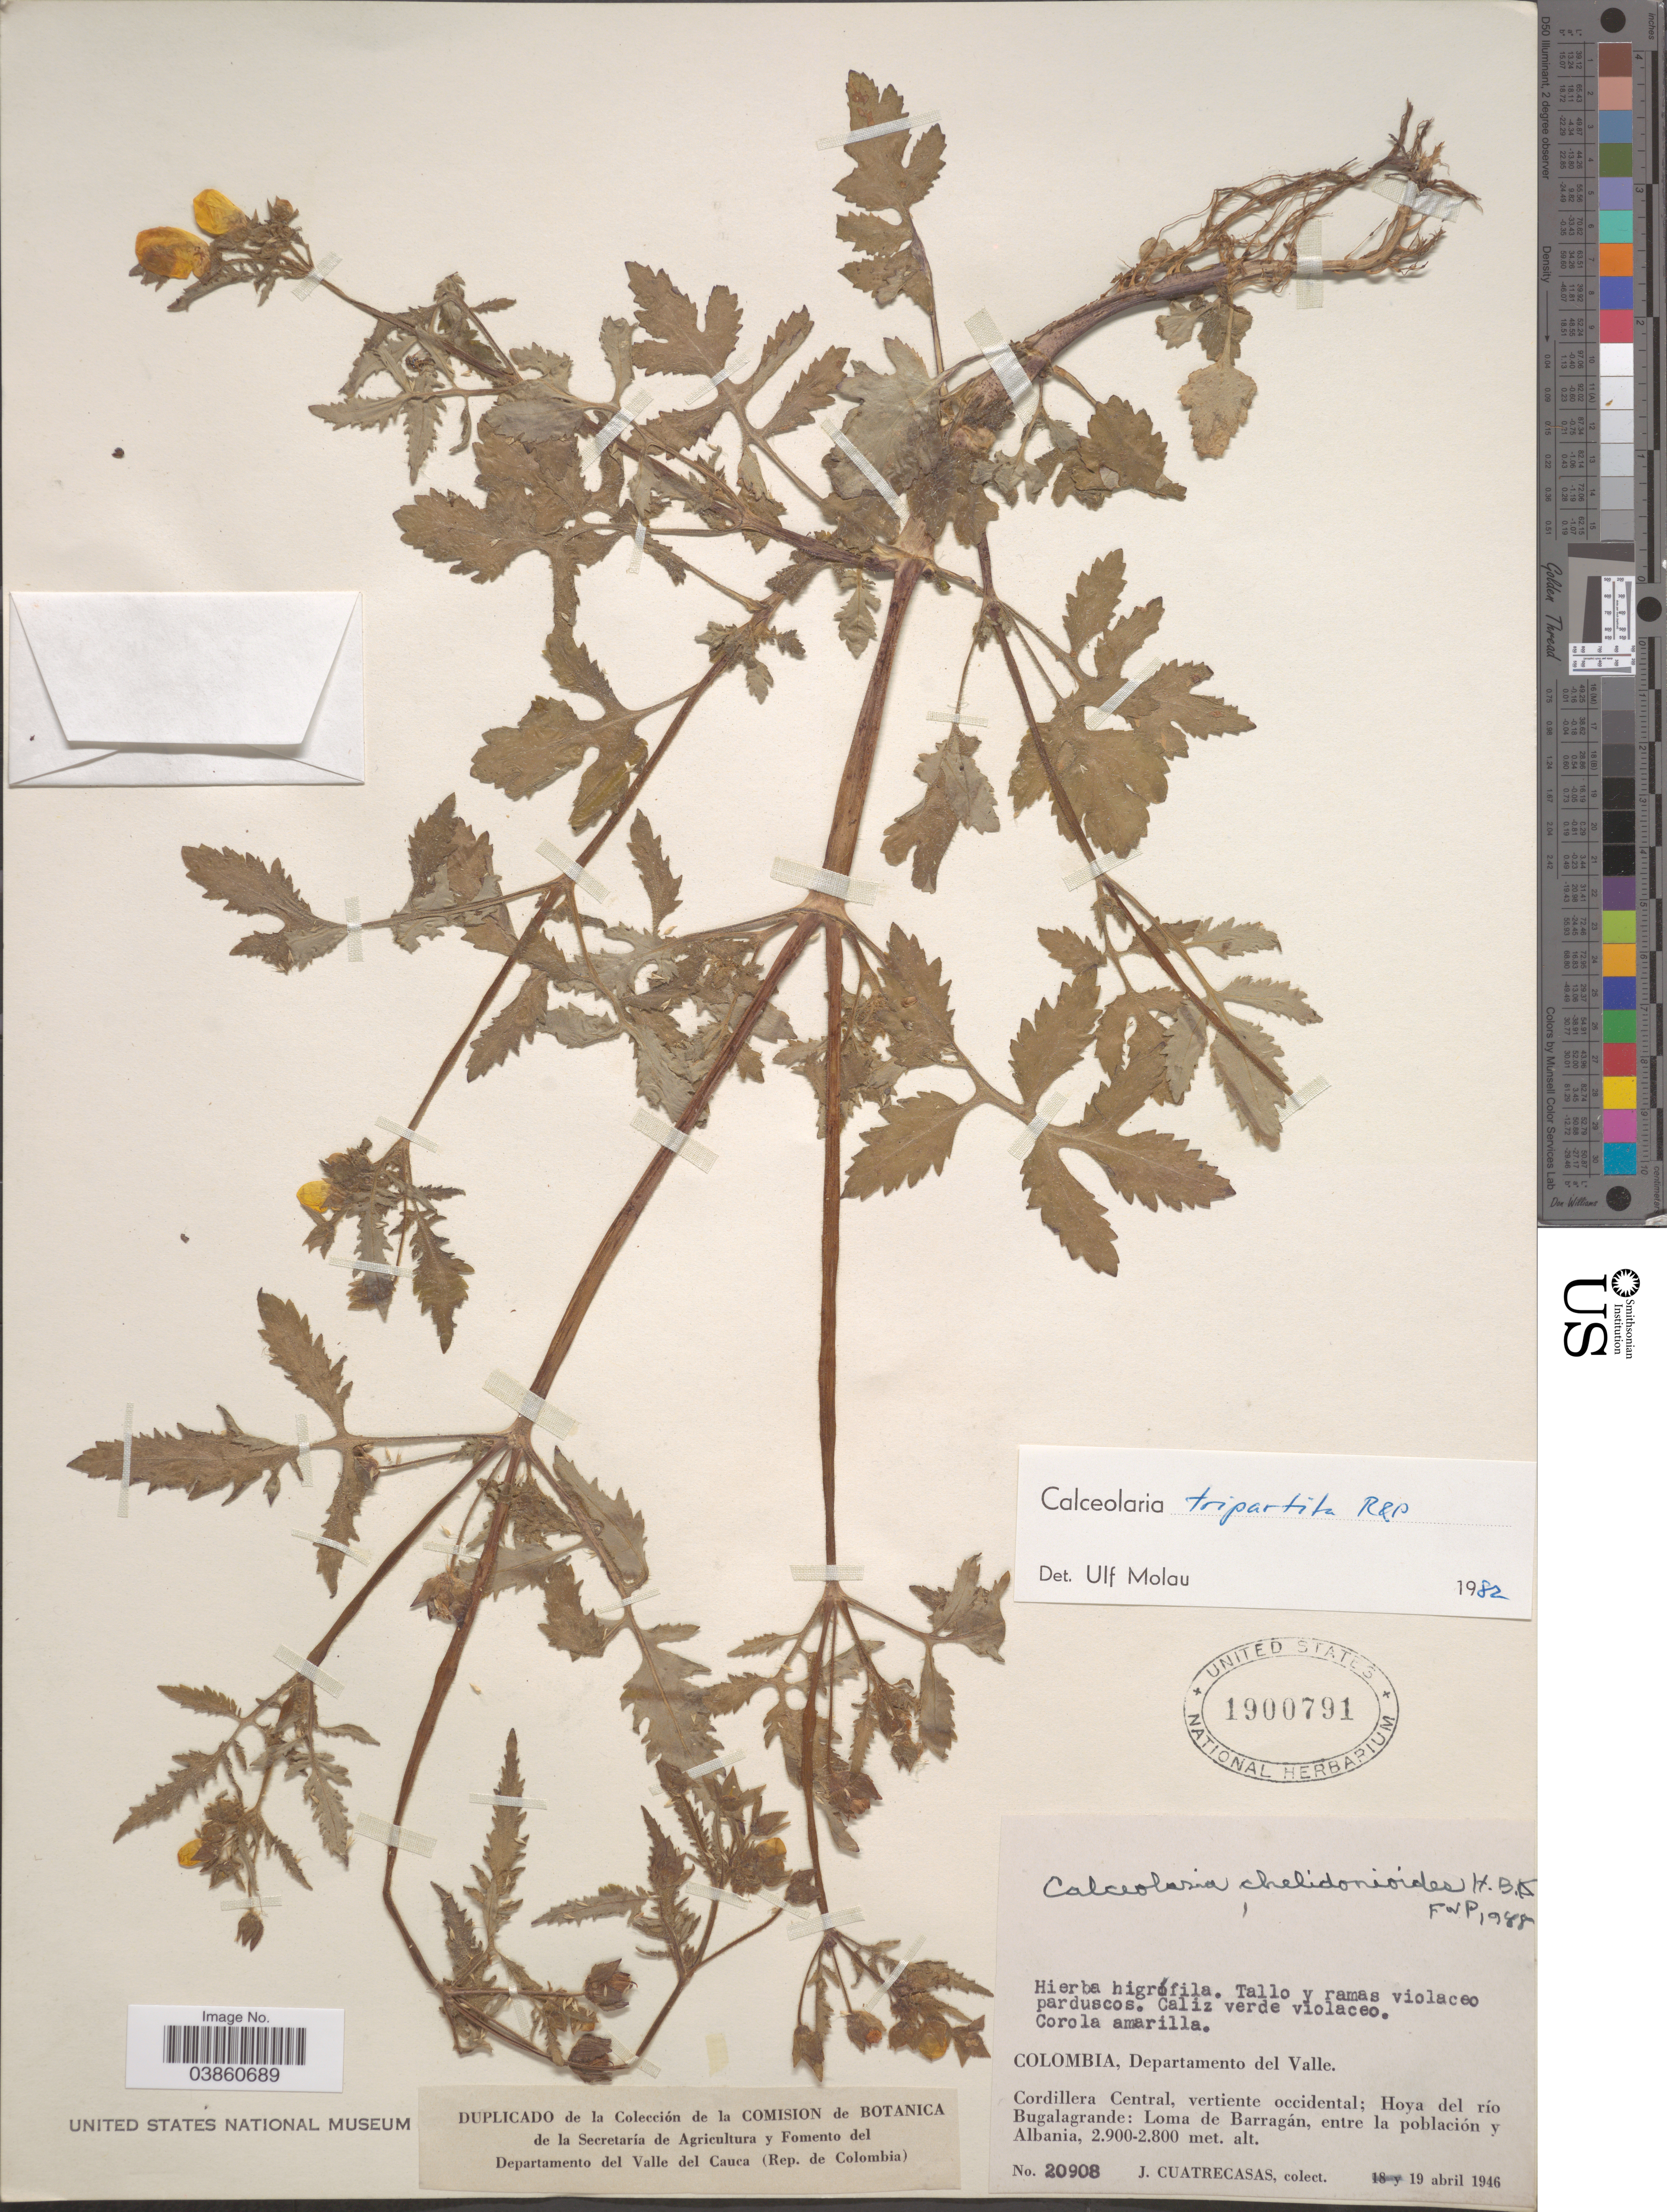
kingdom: Plantae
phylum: Tracheophyta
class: Magnoliopsida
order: Lamiales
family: Calceolariaceae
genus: Calceolaria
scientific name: Calceolaria tripartita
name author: Ruiz & Pav.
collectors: J. Cuatrecasas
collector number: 20908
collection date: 1946-04-19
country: Colombia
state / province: Valle del Cauca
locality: Departamenot del Valle. Cordillera Central, vertiente occidental; Hoya del río Bugalagrande: Loma de Barragán, entre la población y Albania.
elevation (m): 2800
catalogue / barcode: US 1900791